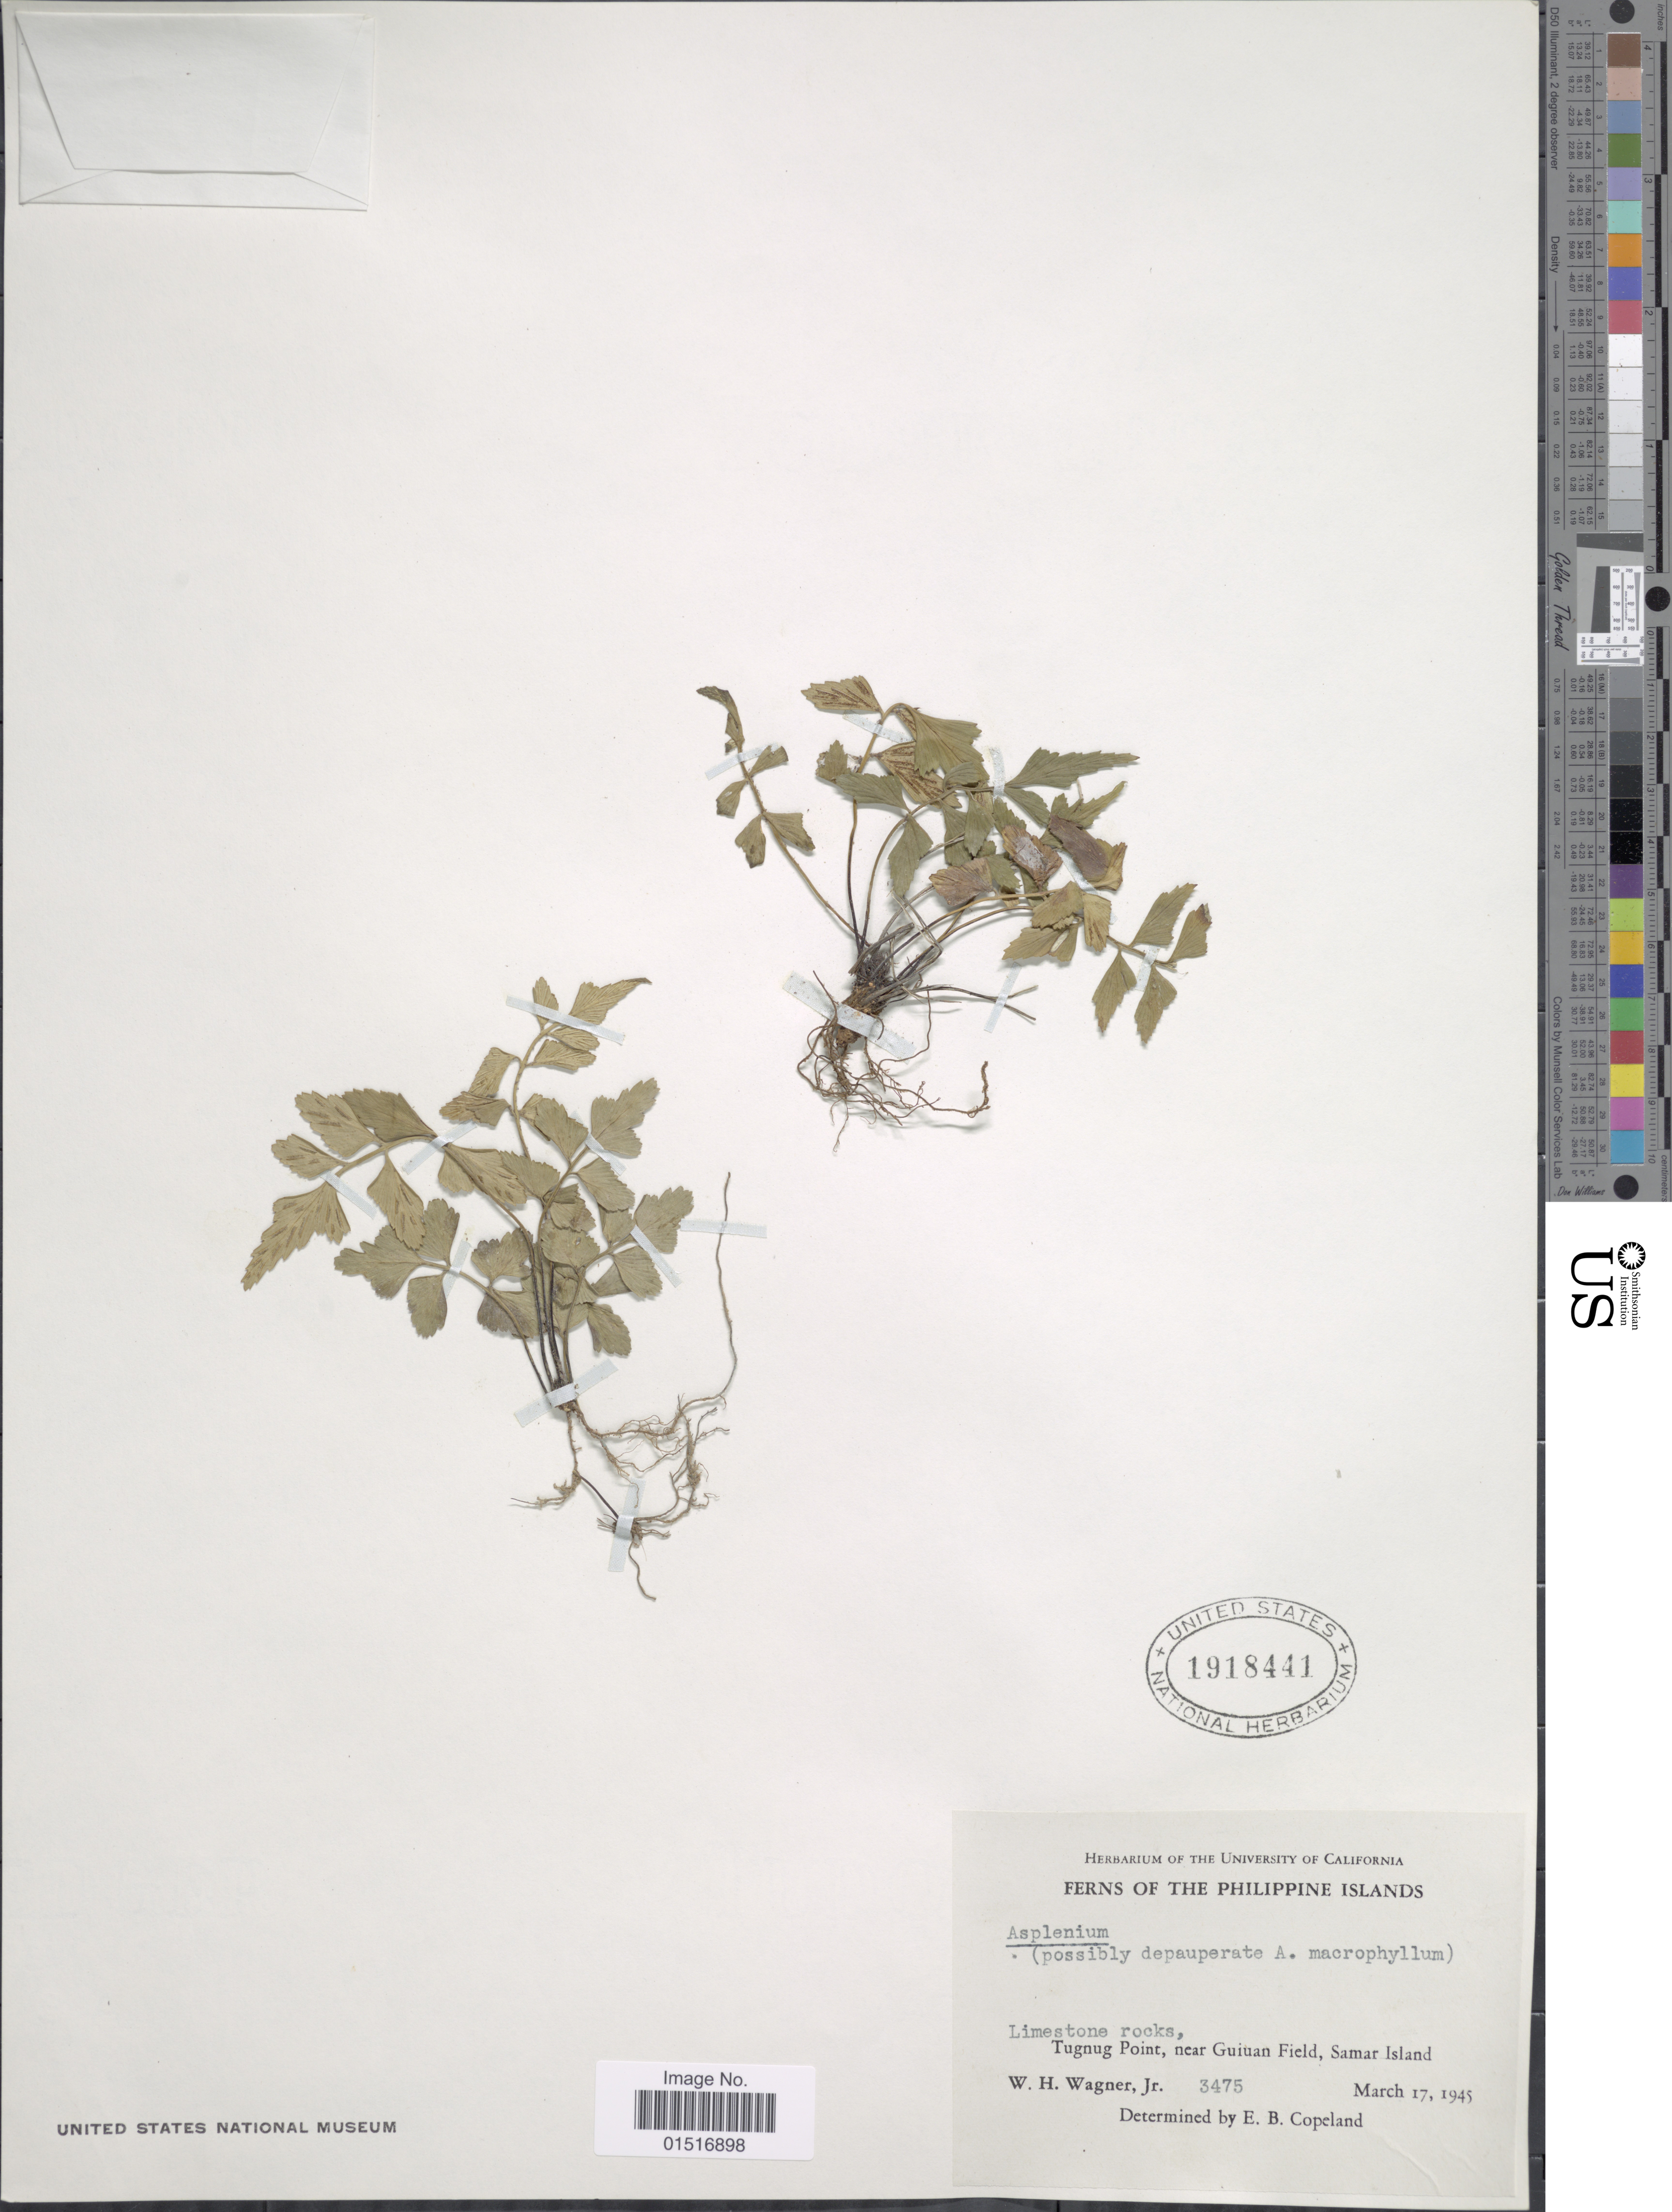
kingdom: Plantae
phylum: Tracheophyta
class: Polypodiopsida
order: Polypodiales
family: Aspleniaceae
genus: Asplenium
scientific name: Asplenium polyodon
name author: G. Forst.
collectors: W. H. Wagner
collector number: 3475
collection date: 1945-03-17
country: Philippines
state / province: Eastern Visayas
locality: Tugnug Point, near Guiuan Field, Samar Island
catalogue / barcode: US 1918441